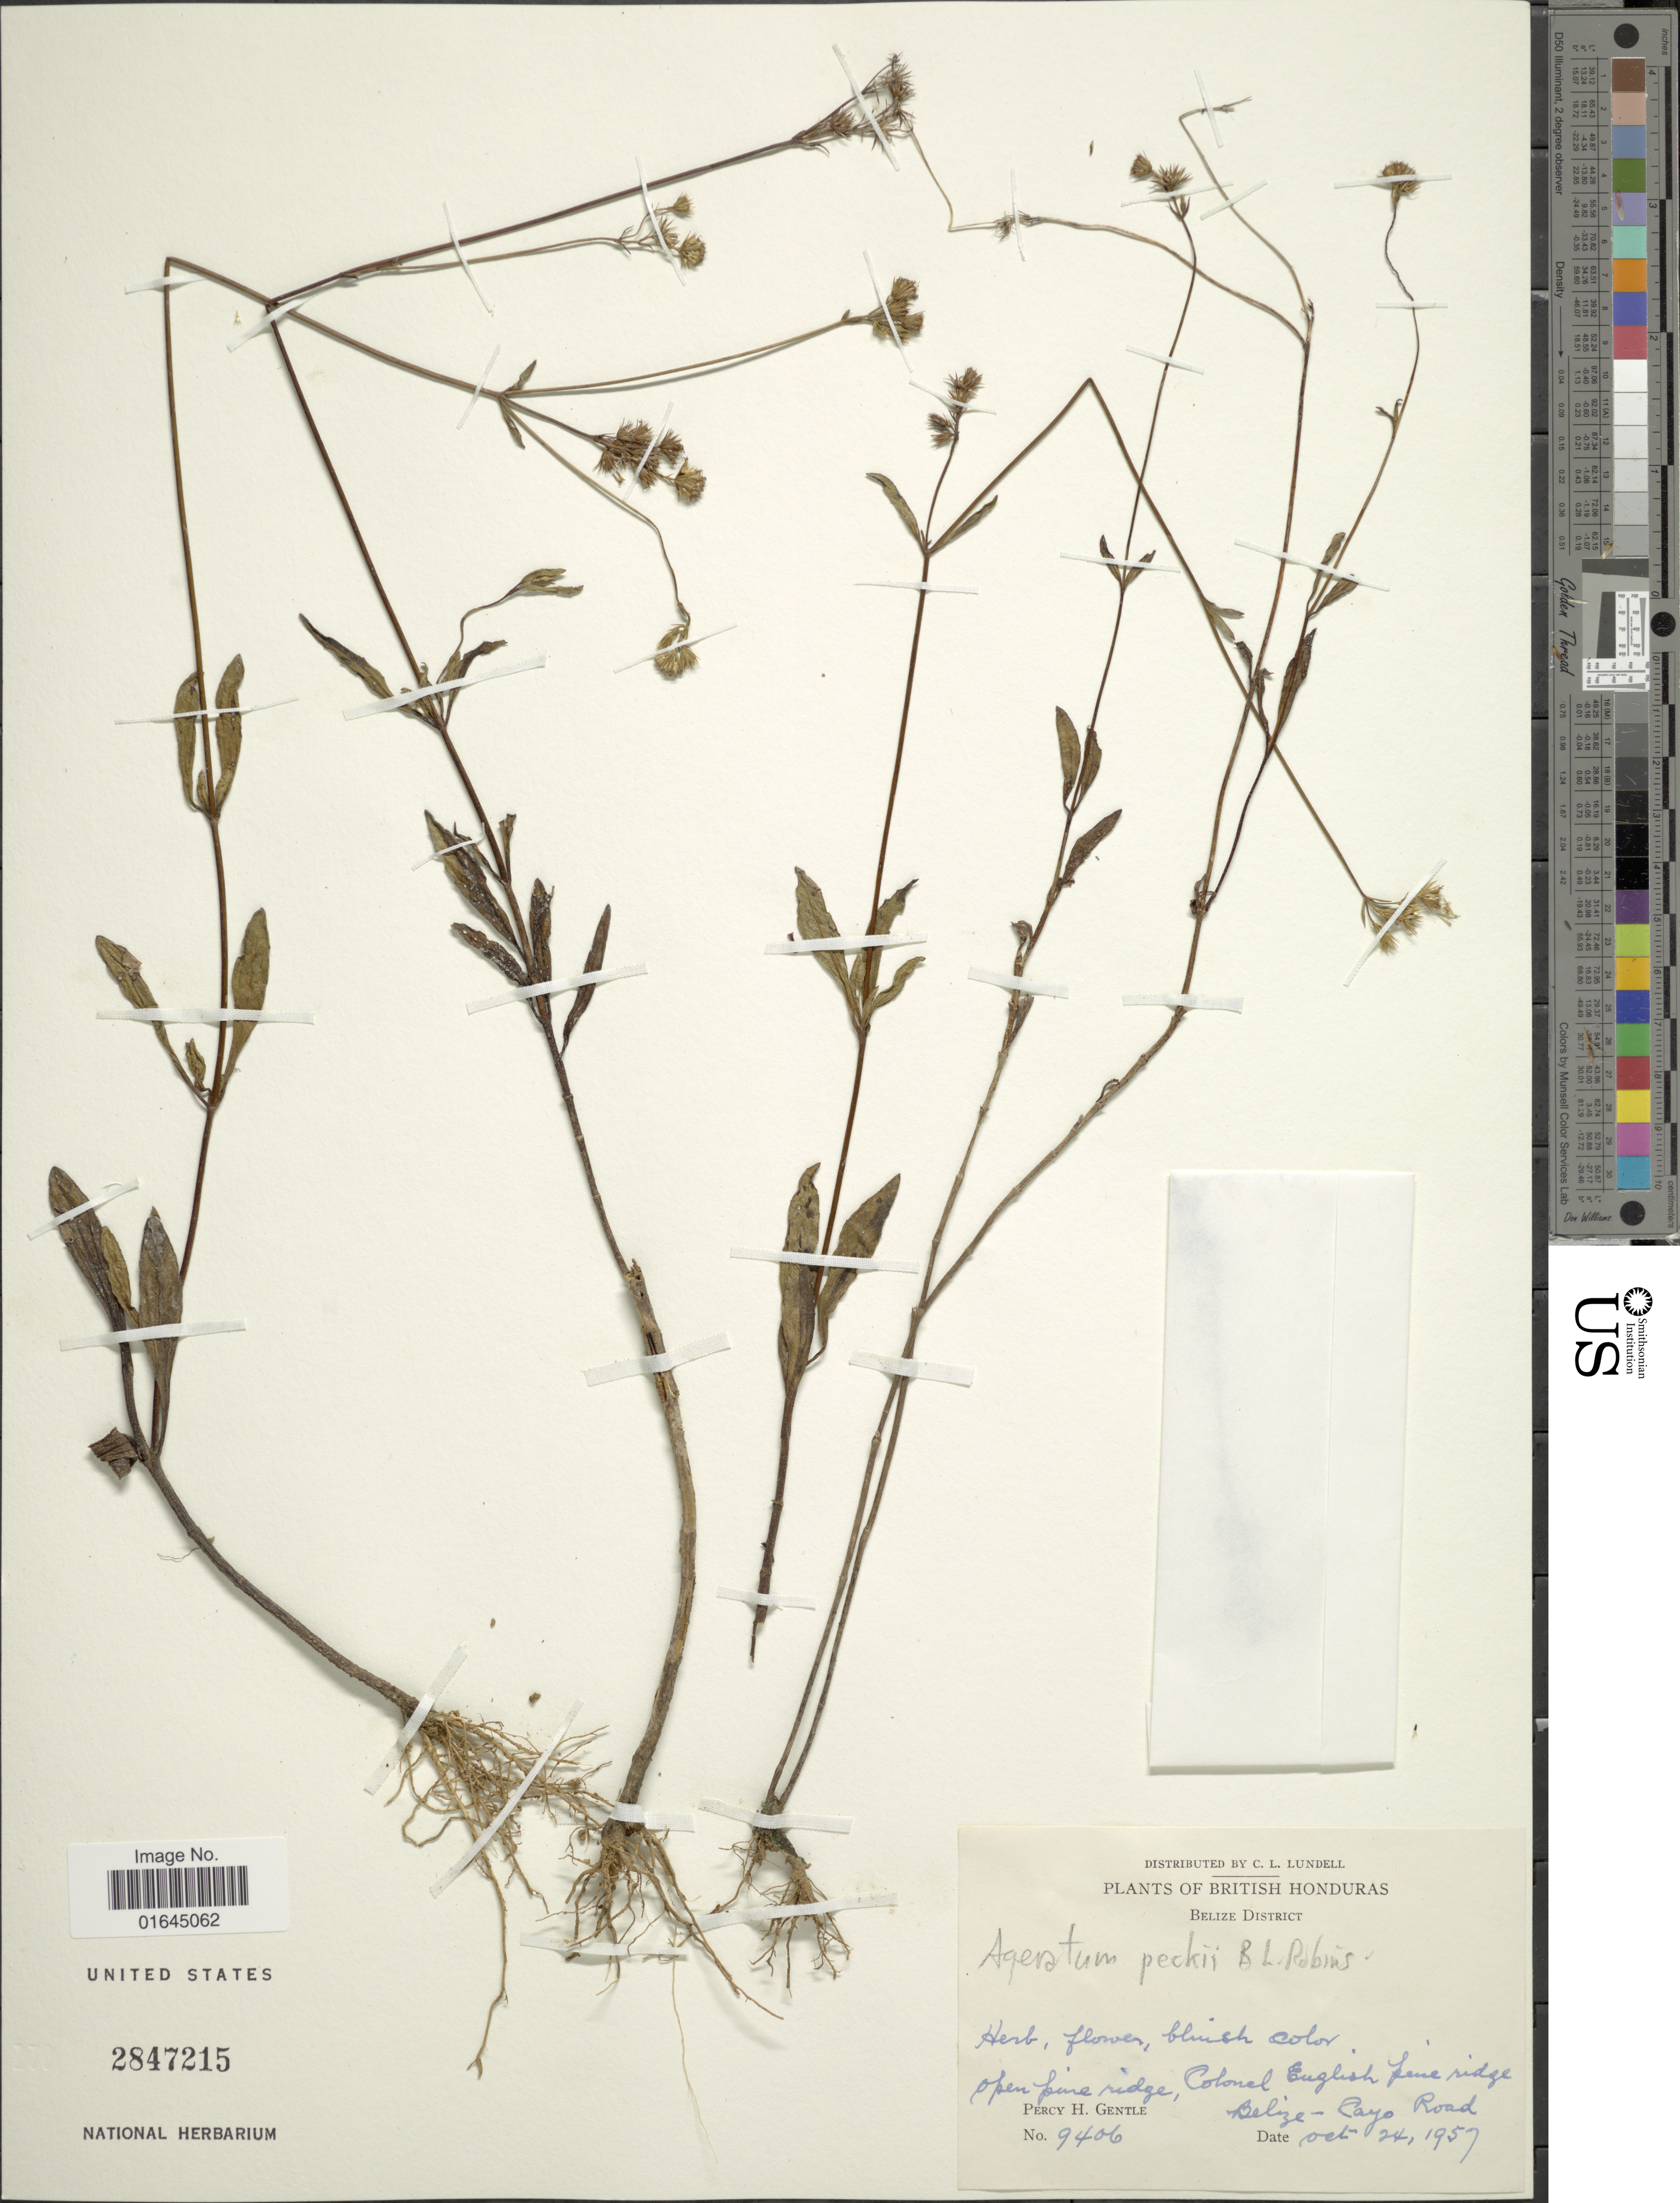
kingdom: Plantae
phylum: Tracheophyta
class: Magnoliopsida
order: Asterales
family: Asteraceae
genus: Ageratum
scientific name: Ageratum peckii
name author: B.L. Rob.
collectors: P. H. Gentle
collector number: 9406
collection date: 1957-10-24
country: Belize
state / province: Belize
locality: British Honduras, open pine ridge, Colonel English pine ride, Belize-Cayo Road.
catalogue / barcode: US 2847215